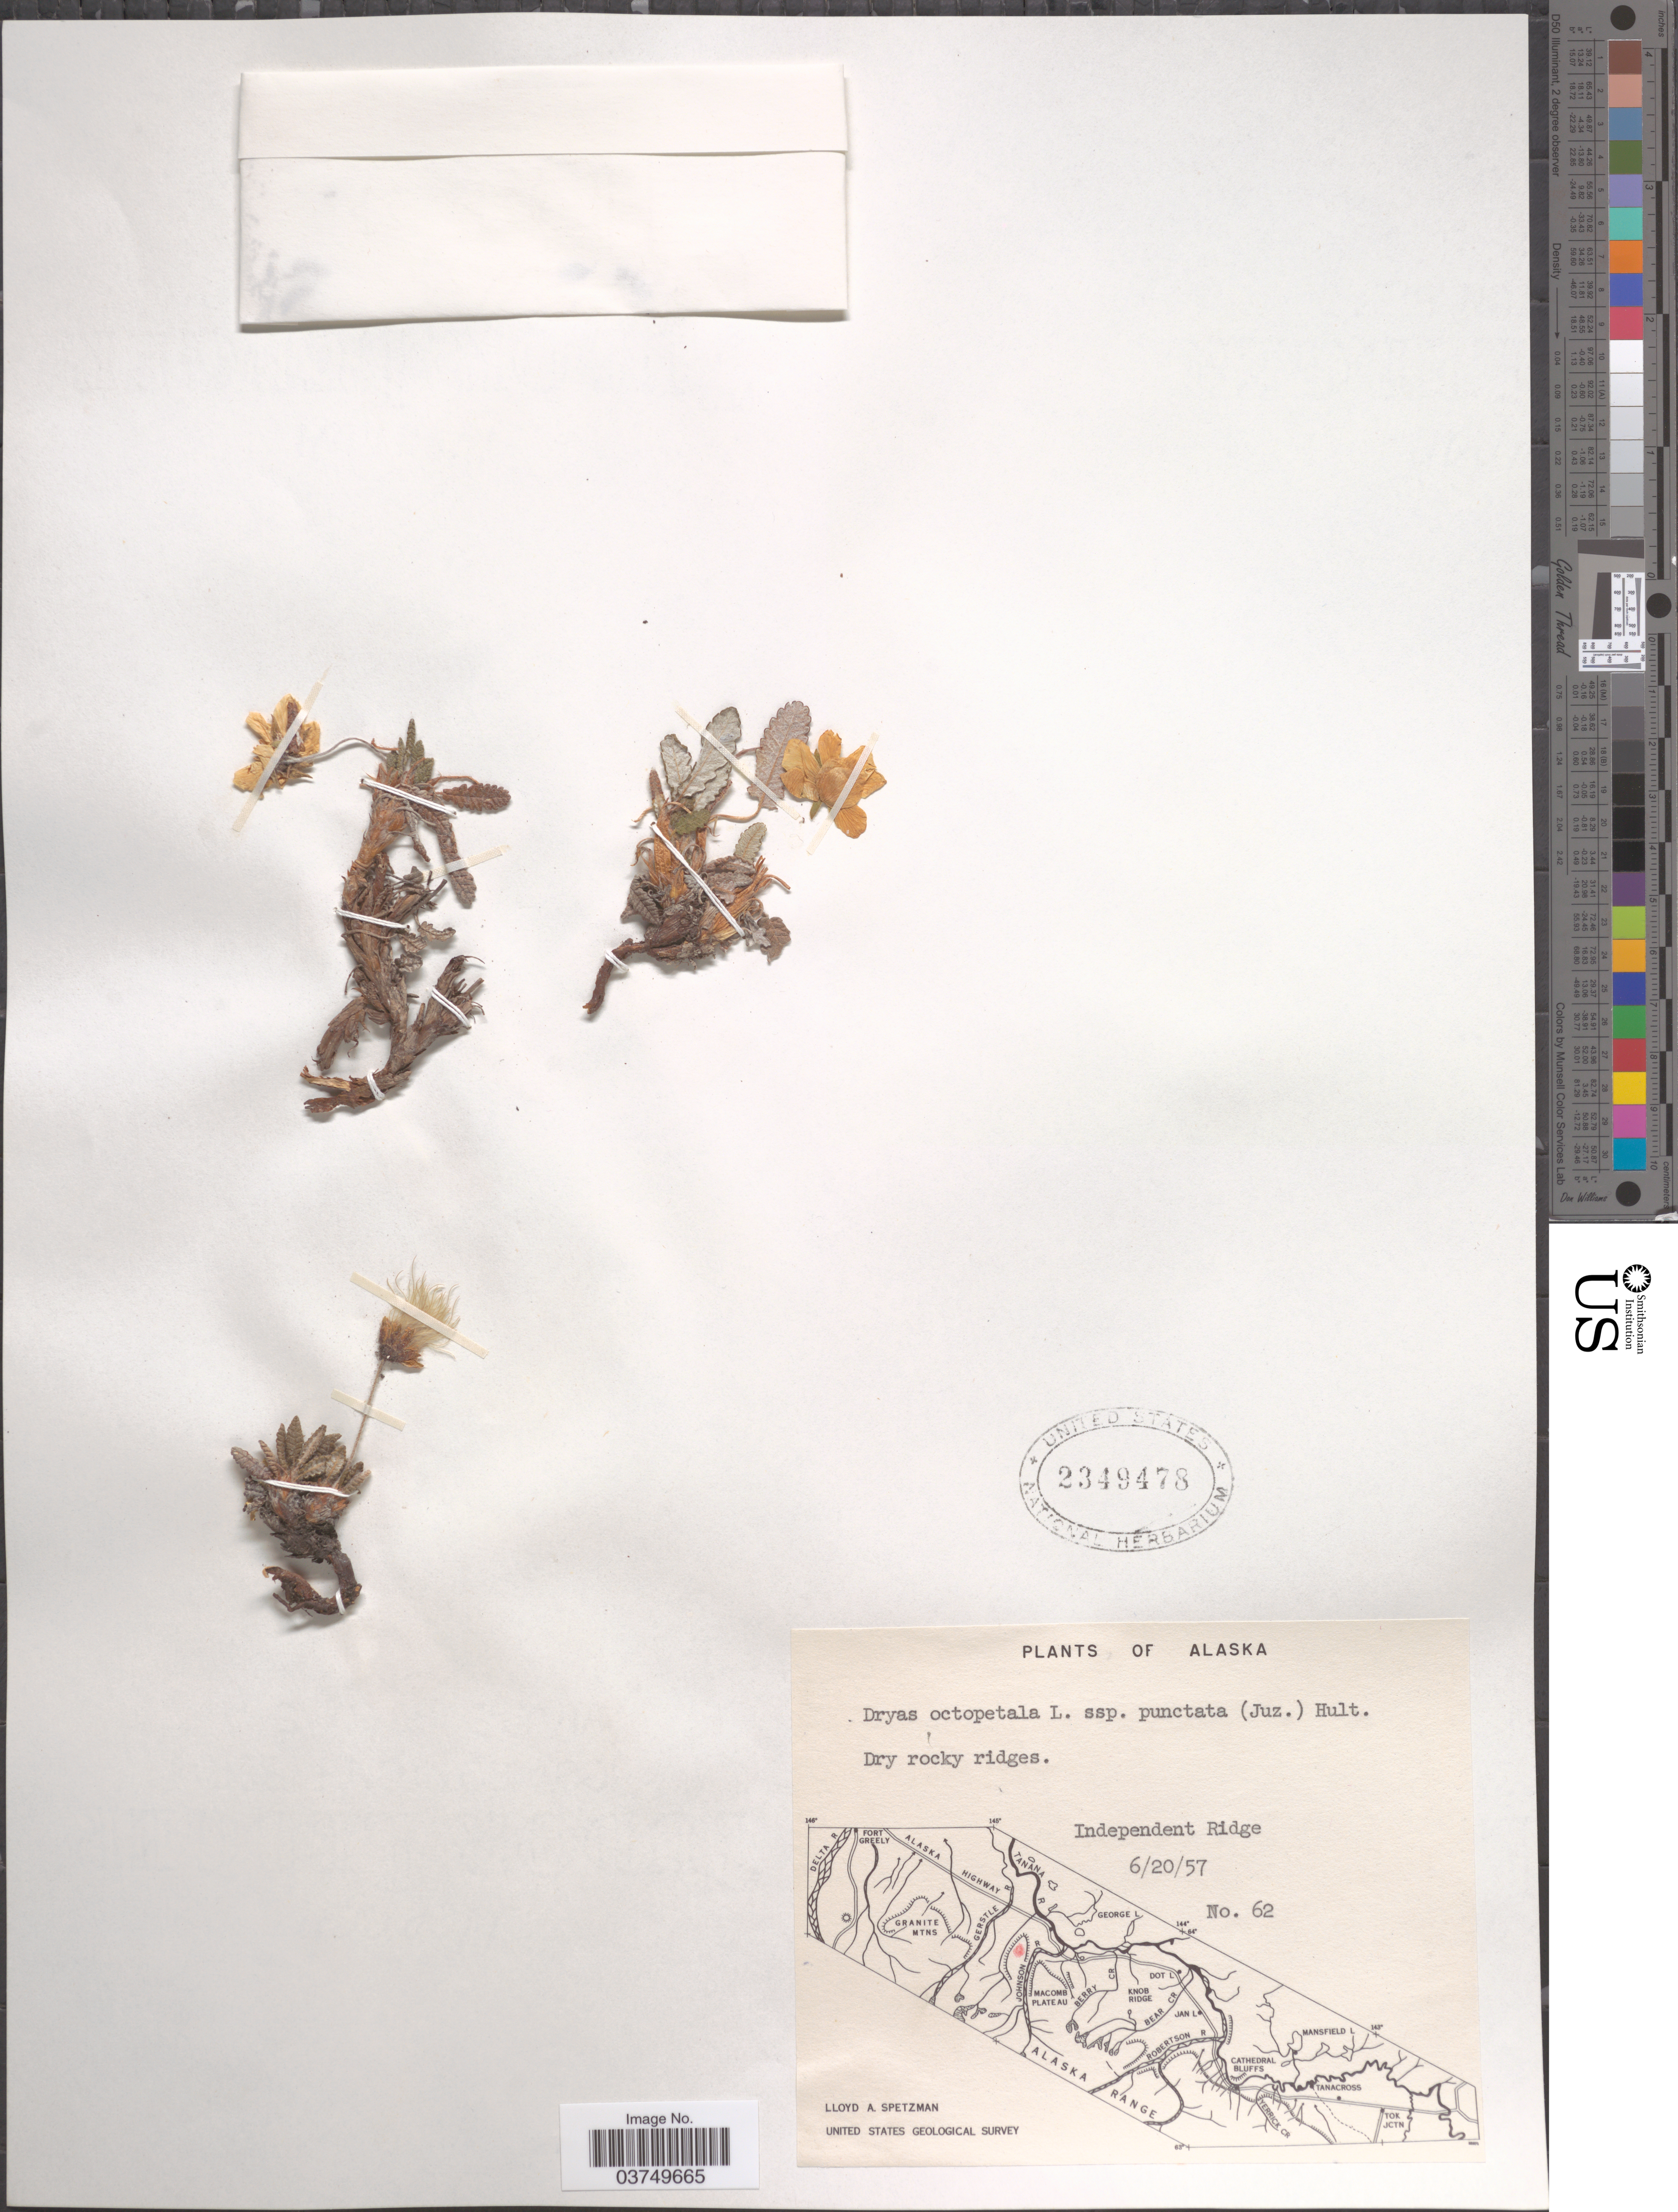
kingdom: Plantae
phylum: Tracheophyta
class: Magnoliopsida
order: Rosales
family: Rosaceae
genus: Dryas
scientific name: Dryas octopetala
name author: L.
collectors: L. Spetzman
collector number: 62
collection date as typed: Transcribed d/m/y: 20/6/57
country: United States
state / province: Alaska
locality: Independent Ridge.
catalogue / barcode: US 2349478